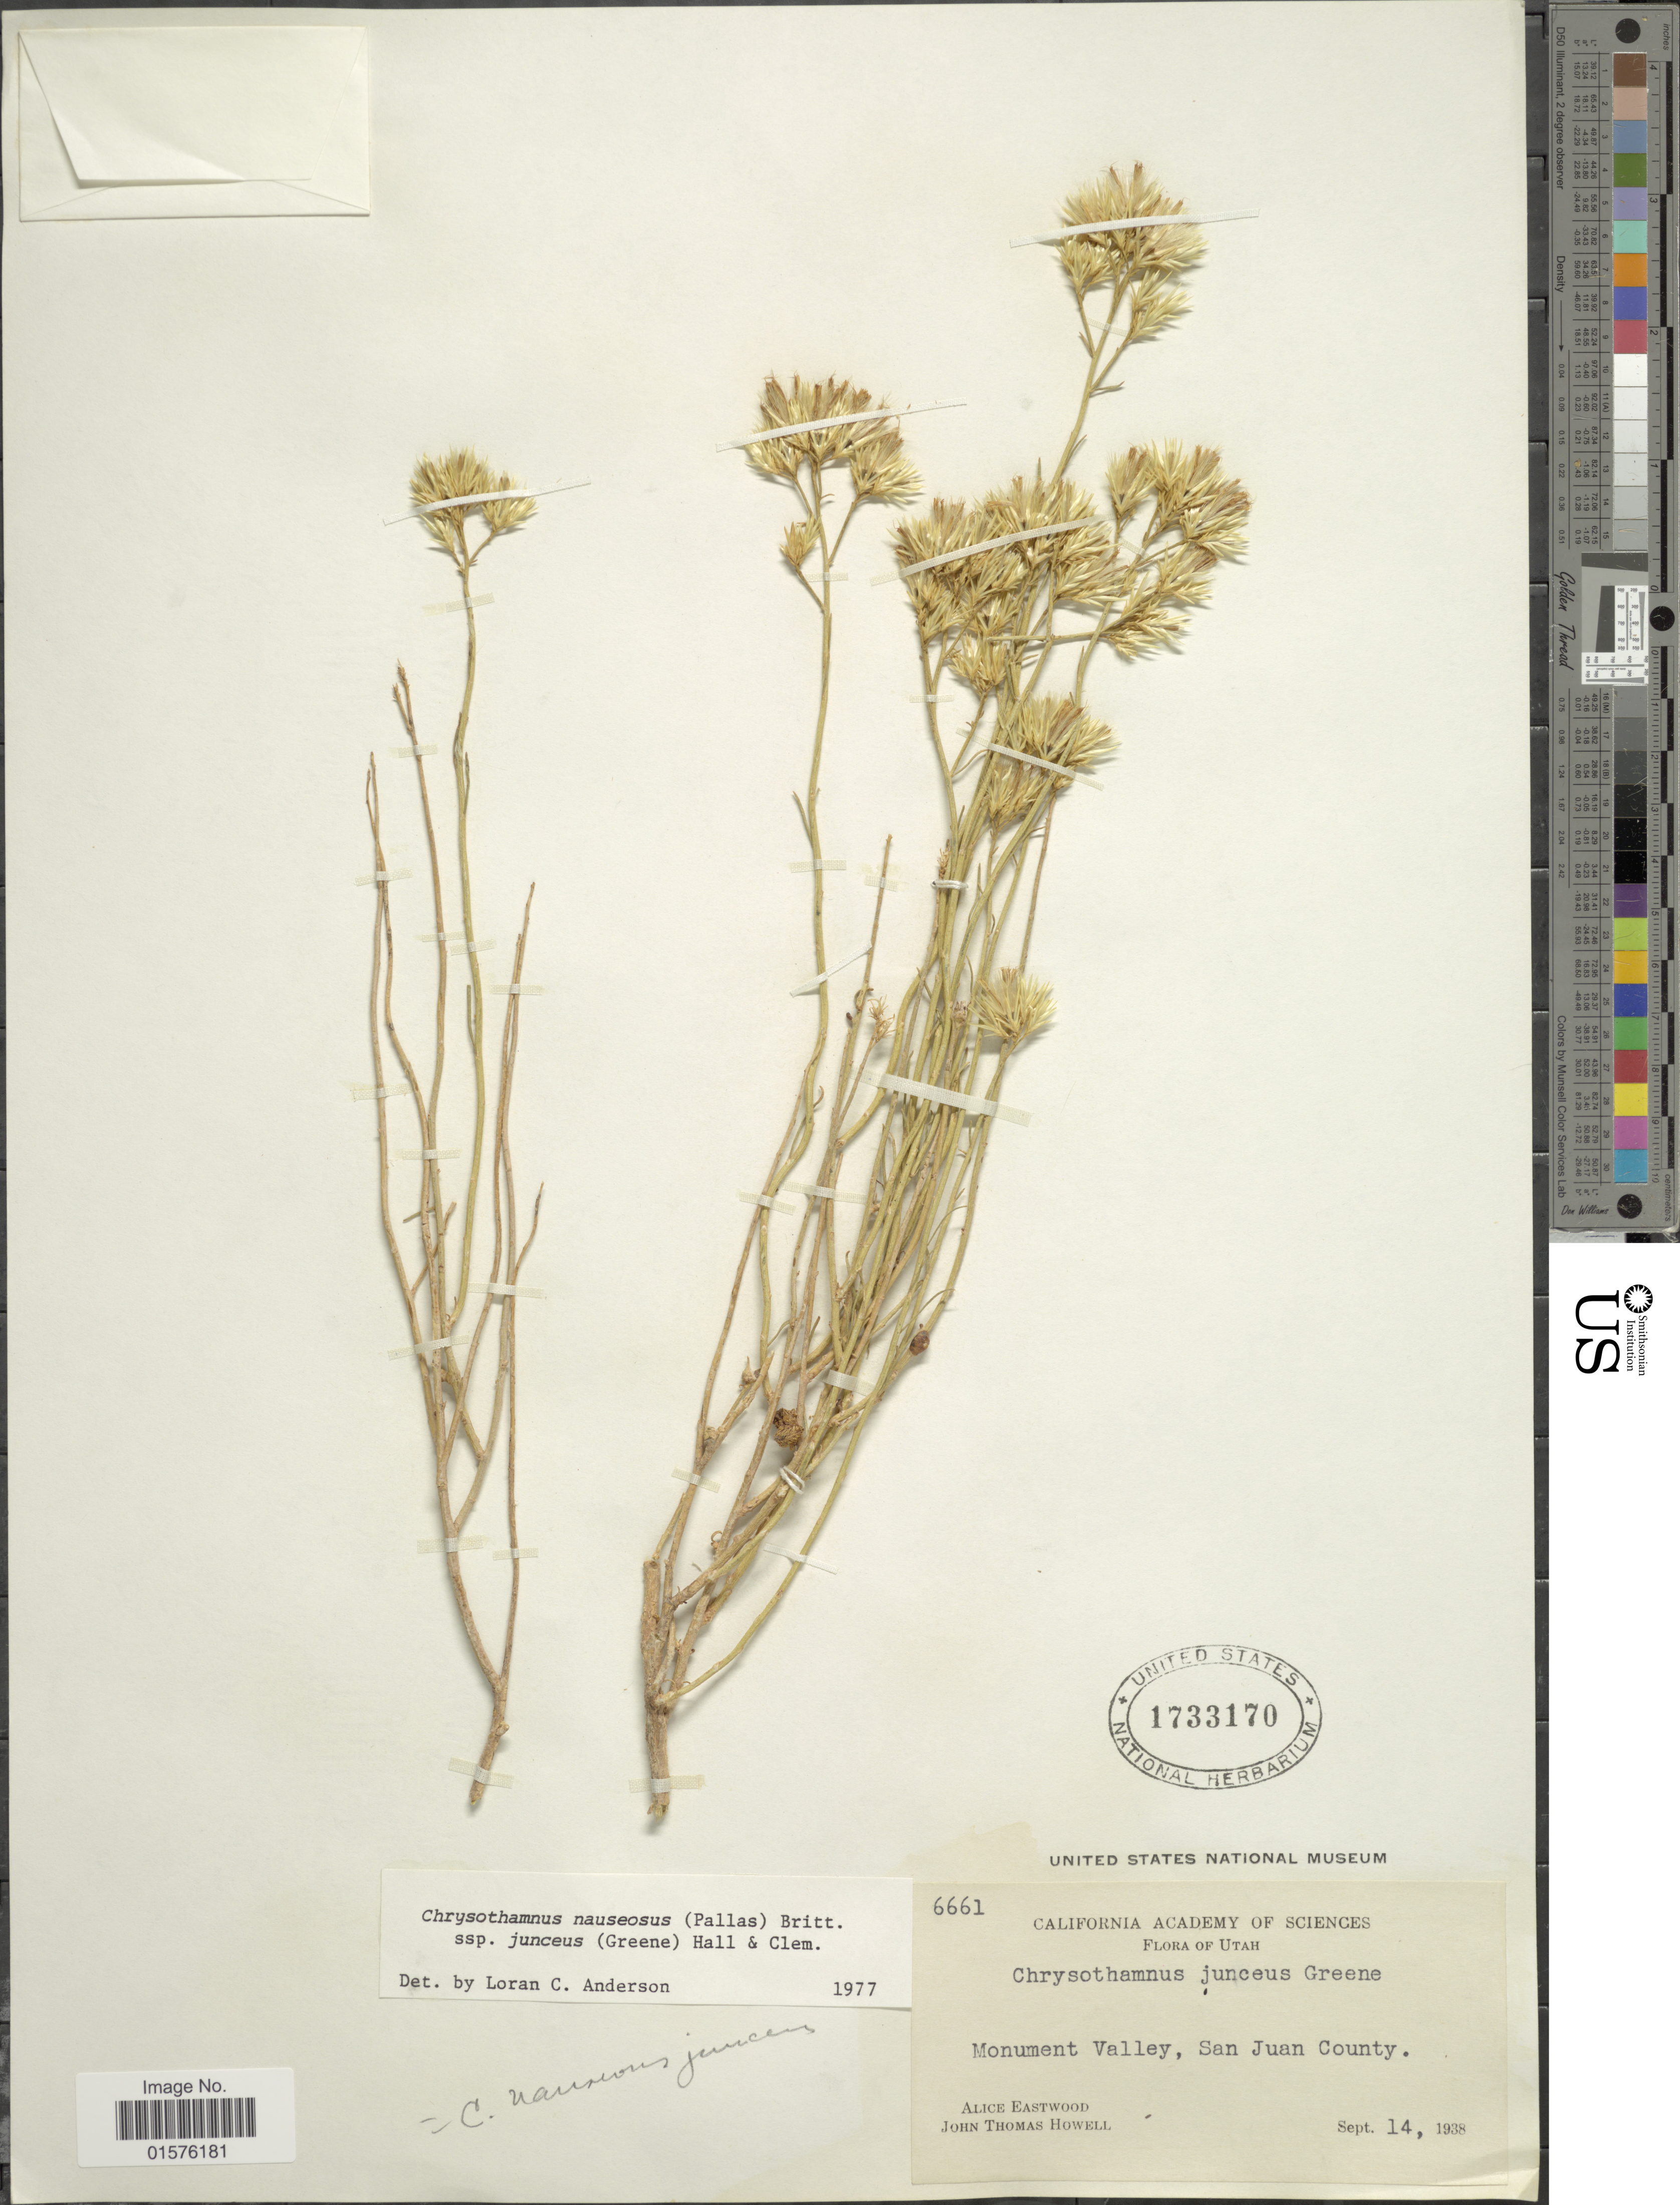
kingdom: Plantae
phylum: Tracheophyta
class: Magnoliopsida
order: Asterales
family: Asteraceae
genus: Ericameria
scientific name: Ericameria nauseosa var. juncea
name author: (S.W. Greene) G.L. Nesom & G.I. Baird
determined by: Urbatsch, Lowell E., Curator (LSU), Louisiana State University (UNITED STATES)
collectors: A. Eastwood & J. T. Howell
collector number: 6661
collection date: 1938-09-14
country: United States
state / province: Utah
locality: Monument Valley, San Juan County.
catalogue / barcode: US 1733170